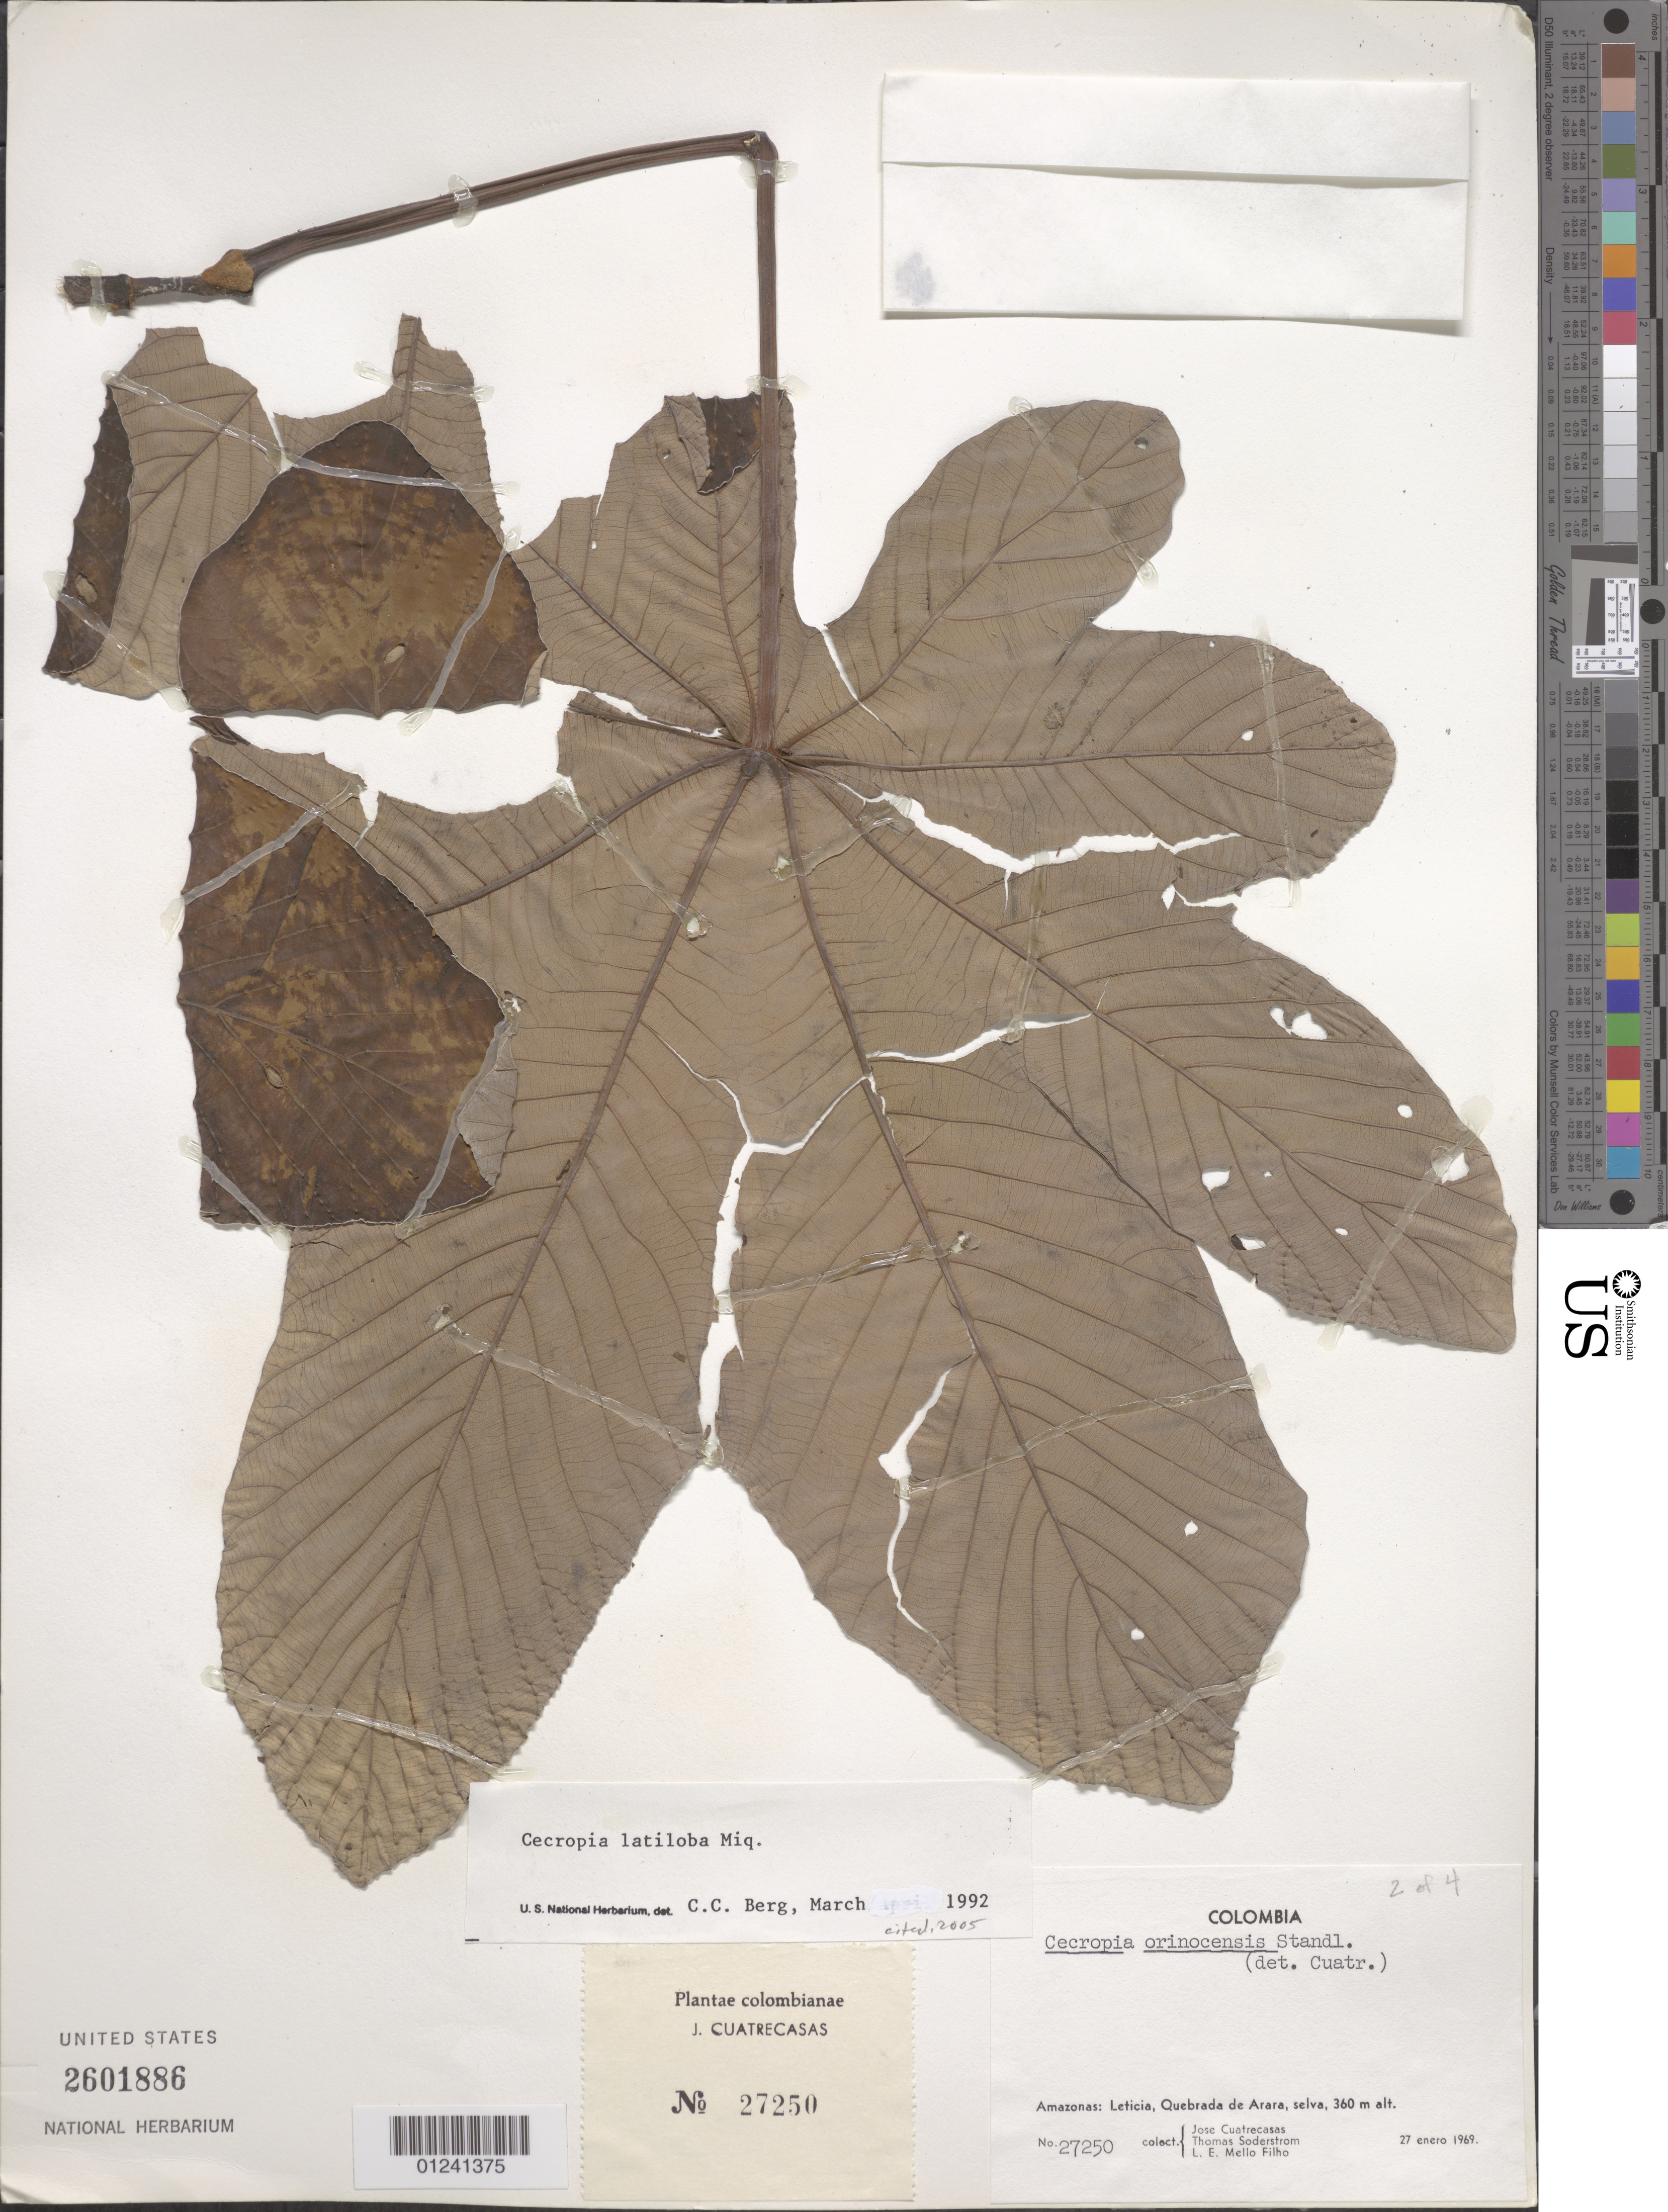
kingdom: Plantae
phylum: Tracheophyta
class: Magnoliopsida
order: Rosales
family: Urticaceae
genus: Cecropia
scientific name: Cecropia latiloba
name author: Miq.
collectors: J. Cuatrecasas, T. R. Soderstrom & L. Emygdio de Mello Filho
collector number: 27250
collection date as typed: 27 Jan 1969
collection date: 1969-01-27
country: Colombia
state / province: Amazônas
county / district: Leticia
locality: Quebrada de Arara.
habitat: selva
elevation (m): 360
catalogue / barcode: US 2601886